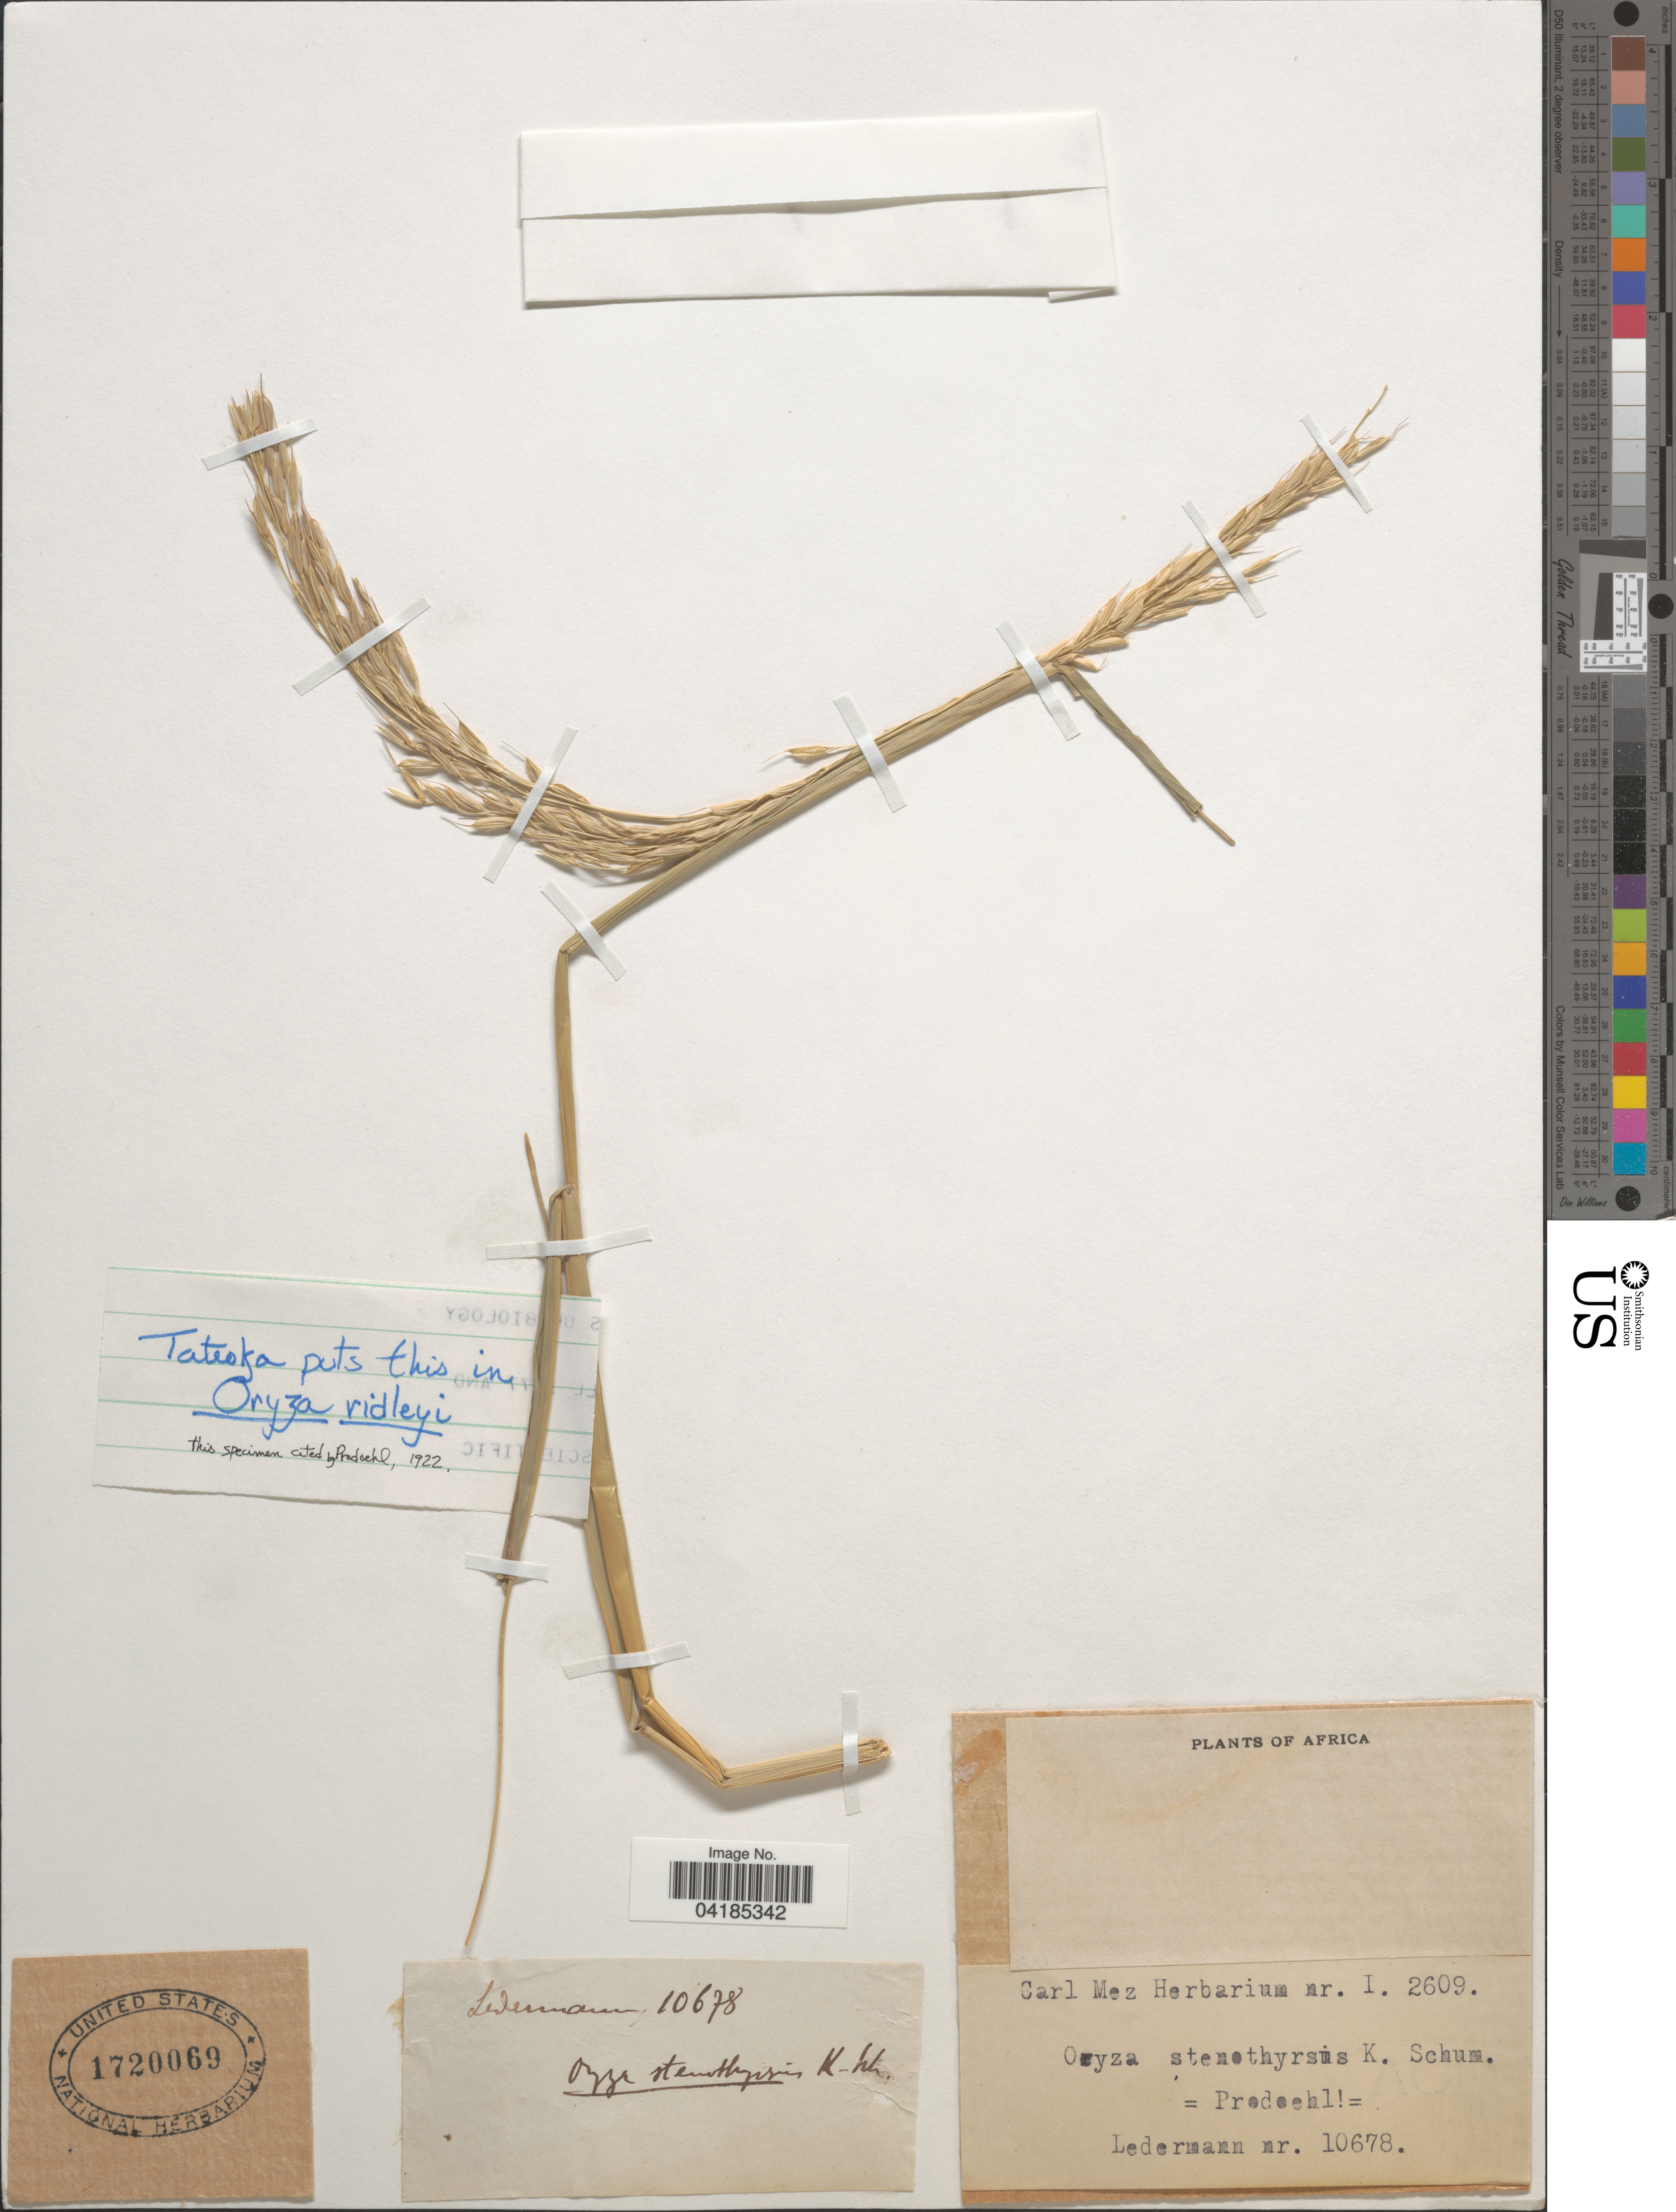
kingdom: Plantae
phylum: Tracheophyta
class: Liliopsida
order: Poales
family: Poaceae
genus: Oryza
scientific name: Oryza ridleyi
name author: Hook. f.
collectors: -. Ledermann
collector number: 10678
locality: Africa.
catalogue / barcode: US 1720069